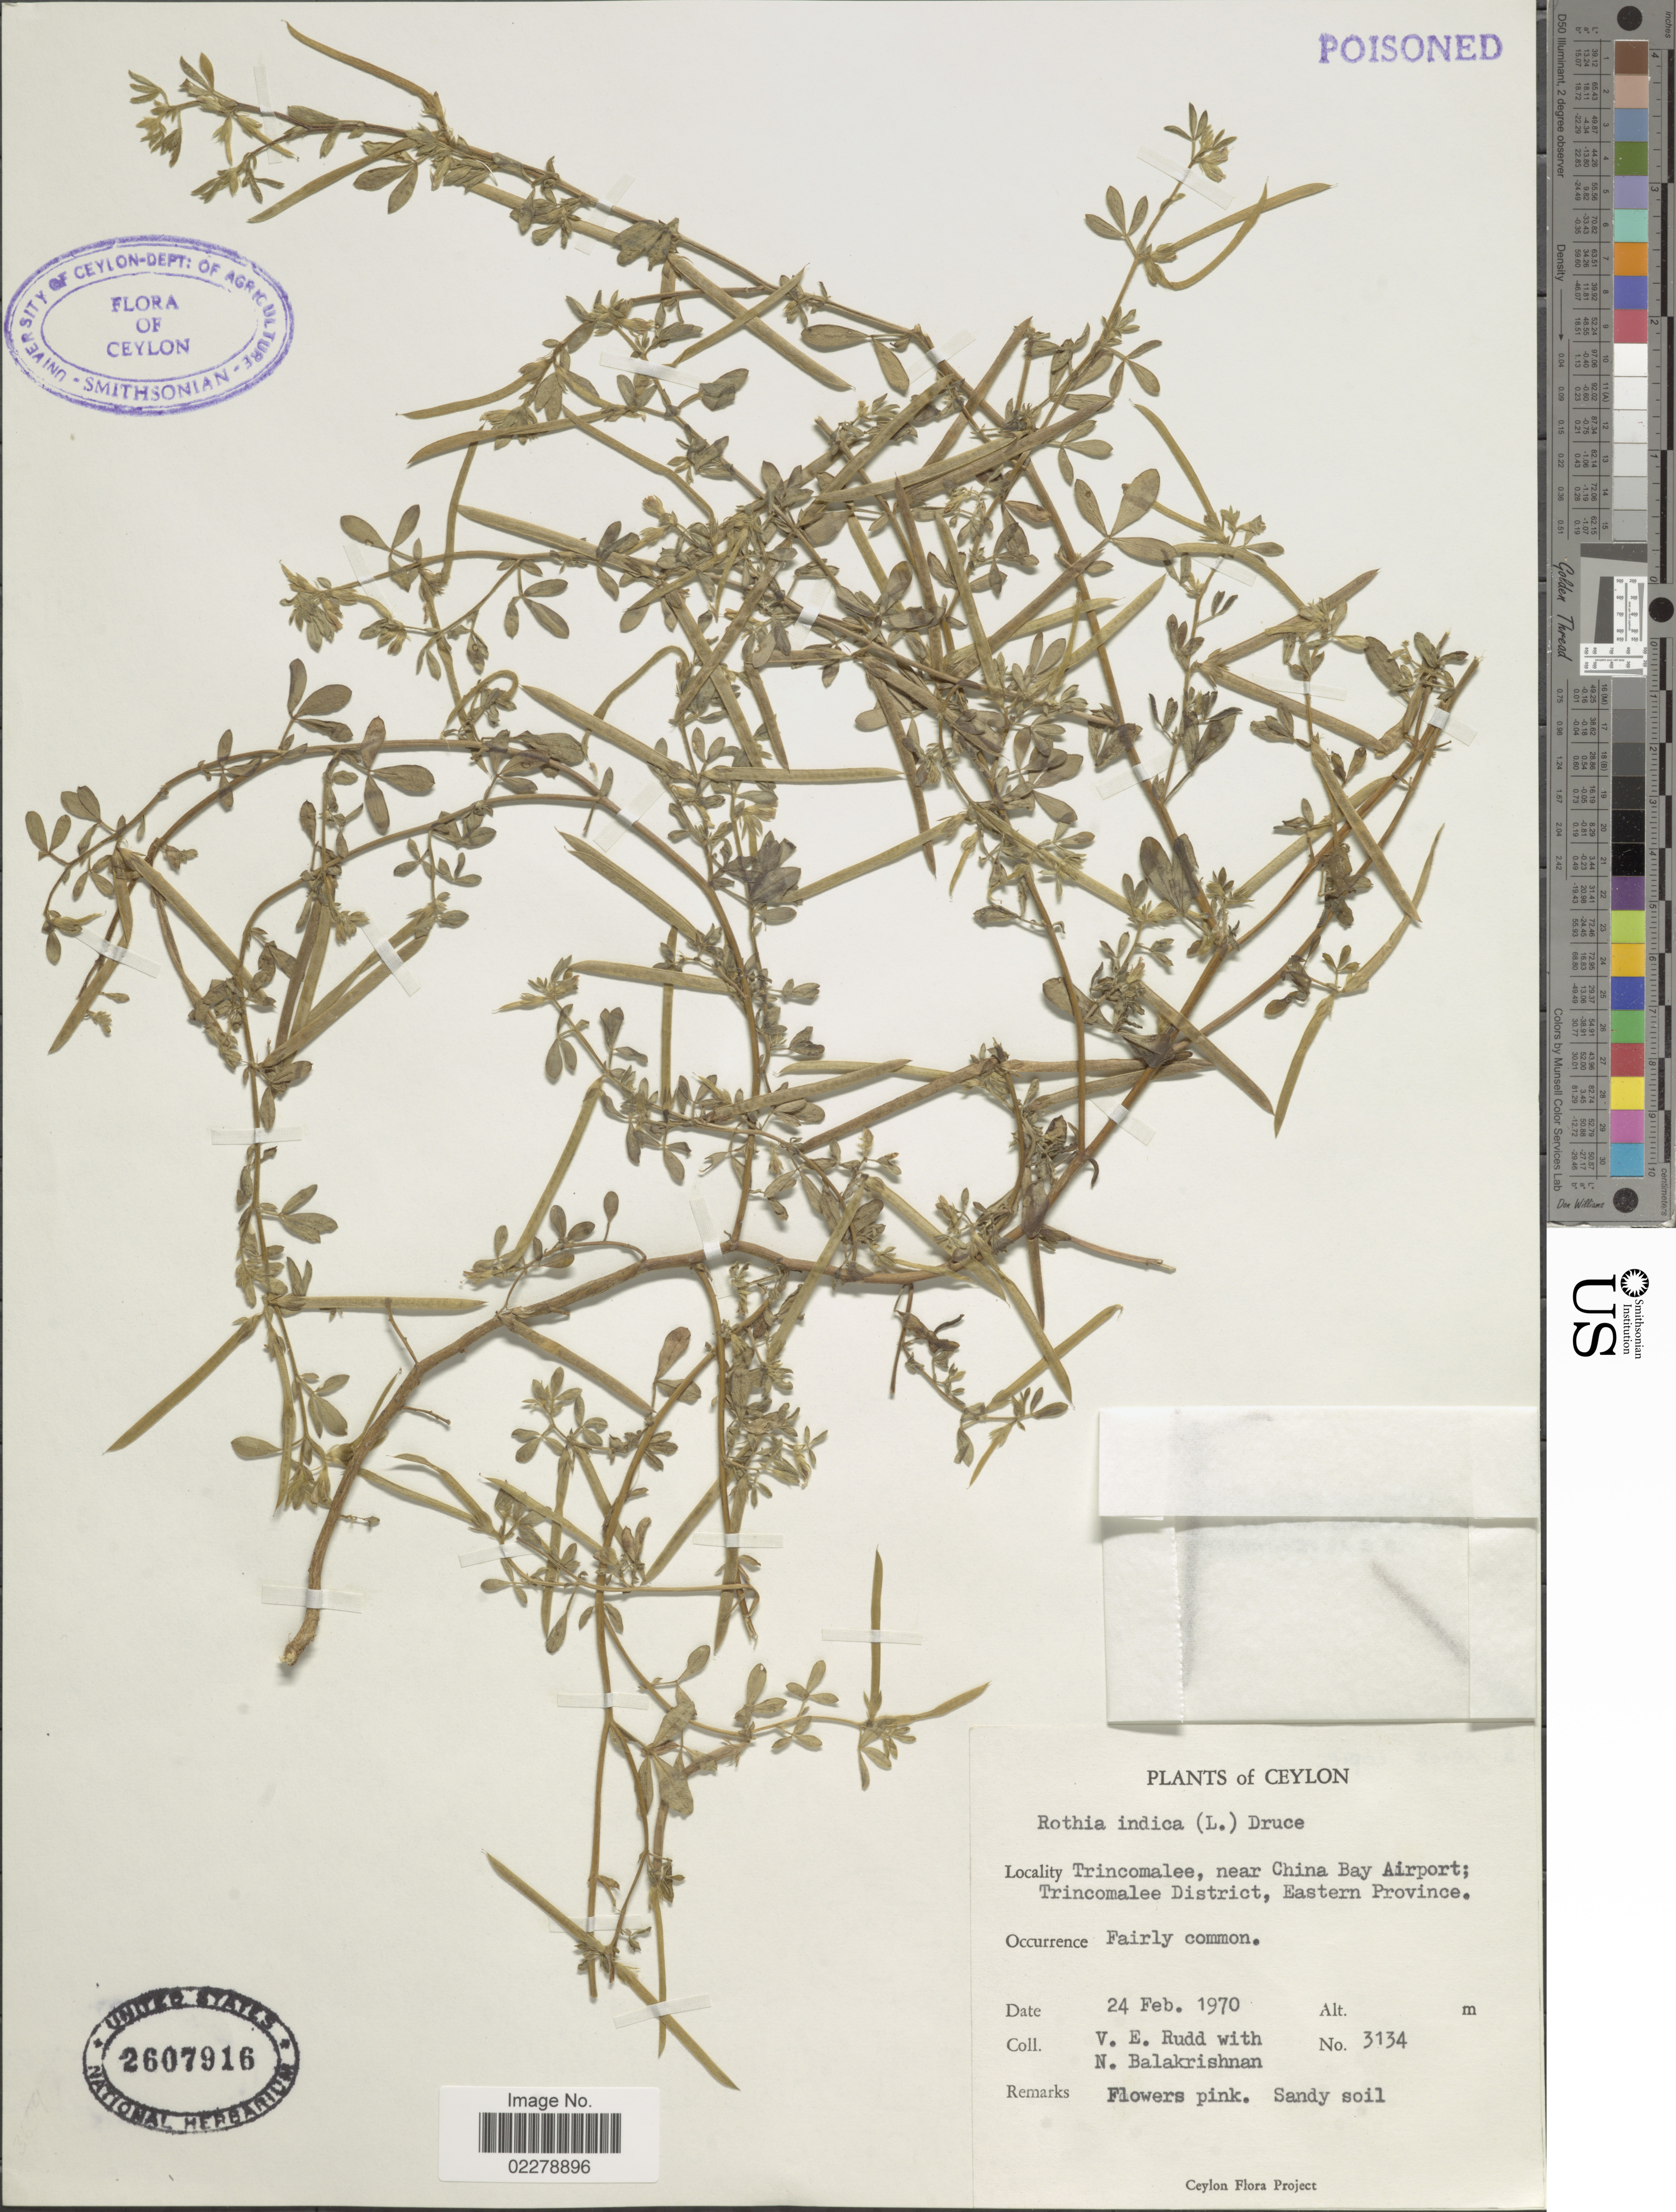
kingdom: Plantae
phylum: Tracheophyta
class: Magnoliopsida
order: Fabales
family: Fabaceae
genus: Rothia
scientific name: Rothia indica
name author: (L.) Druce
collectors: V. E. Rudd & N. Balakrishnan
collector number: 3134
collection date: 1970-02-24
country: Sri Lanka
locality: Ceylon. Trincomalee, near China Bay Airport; Trincomalee District, Eastern Province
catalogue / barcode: US 2607916